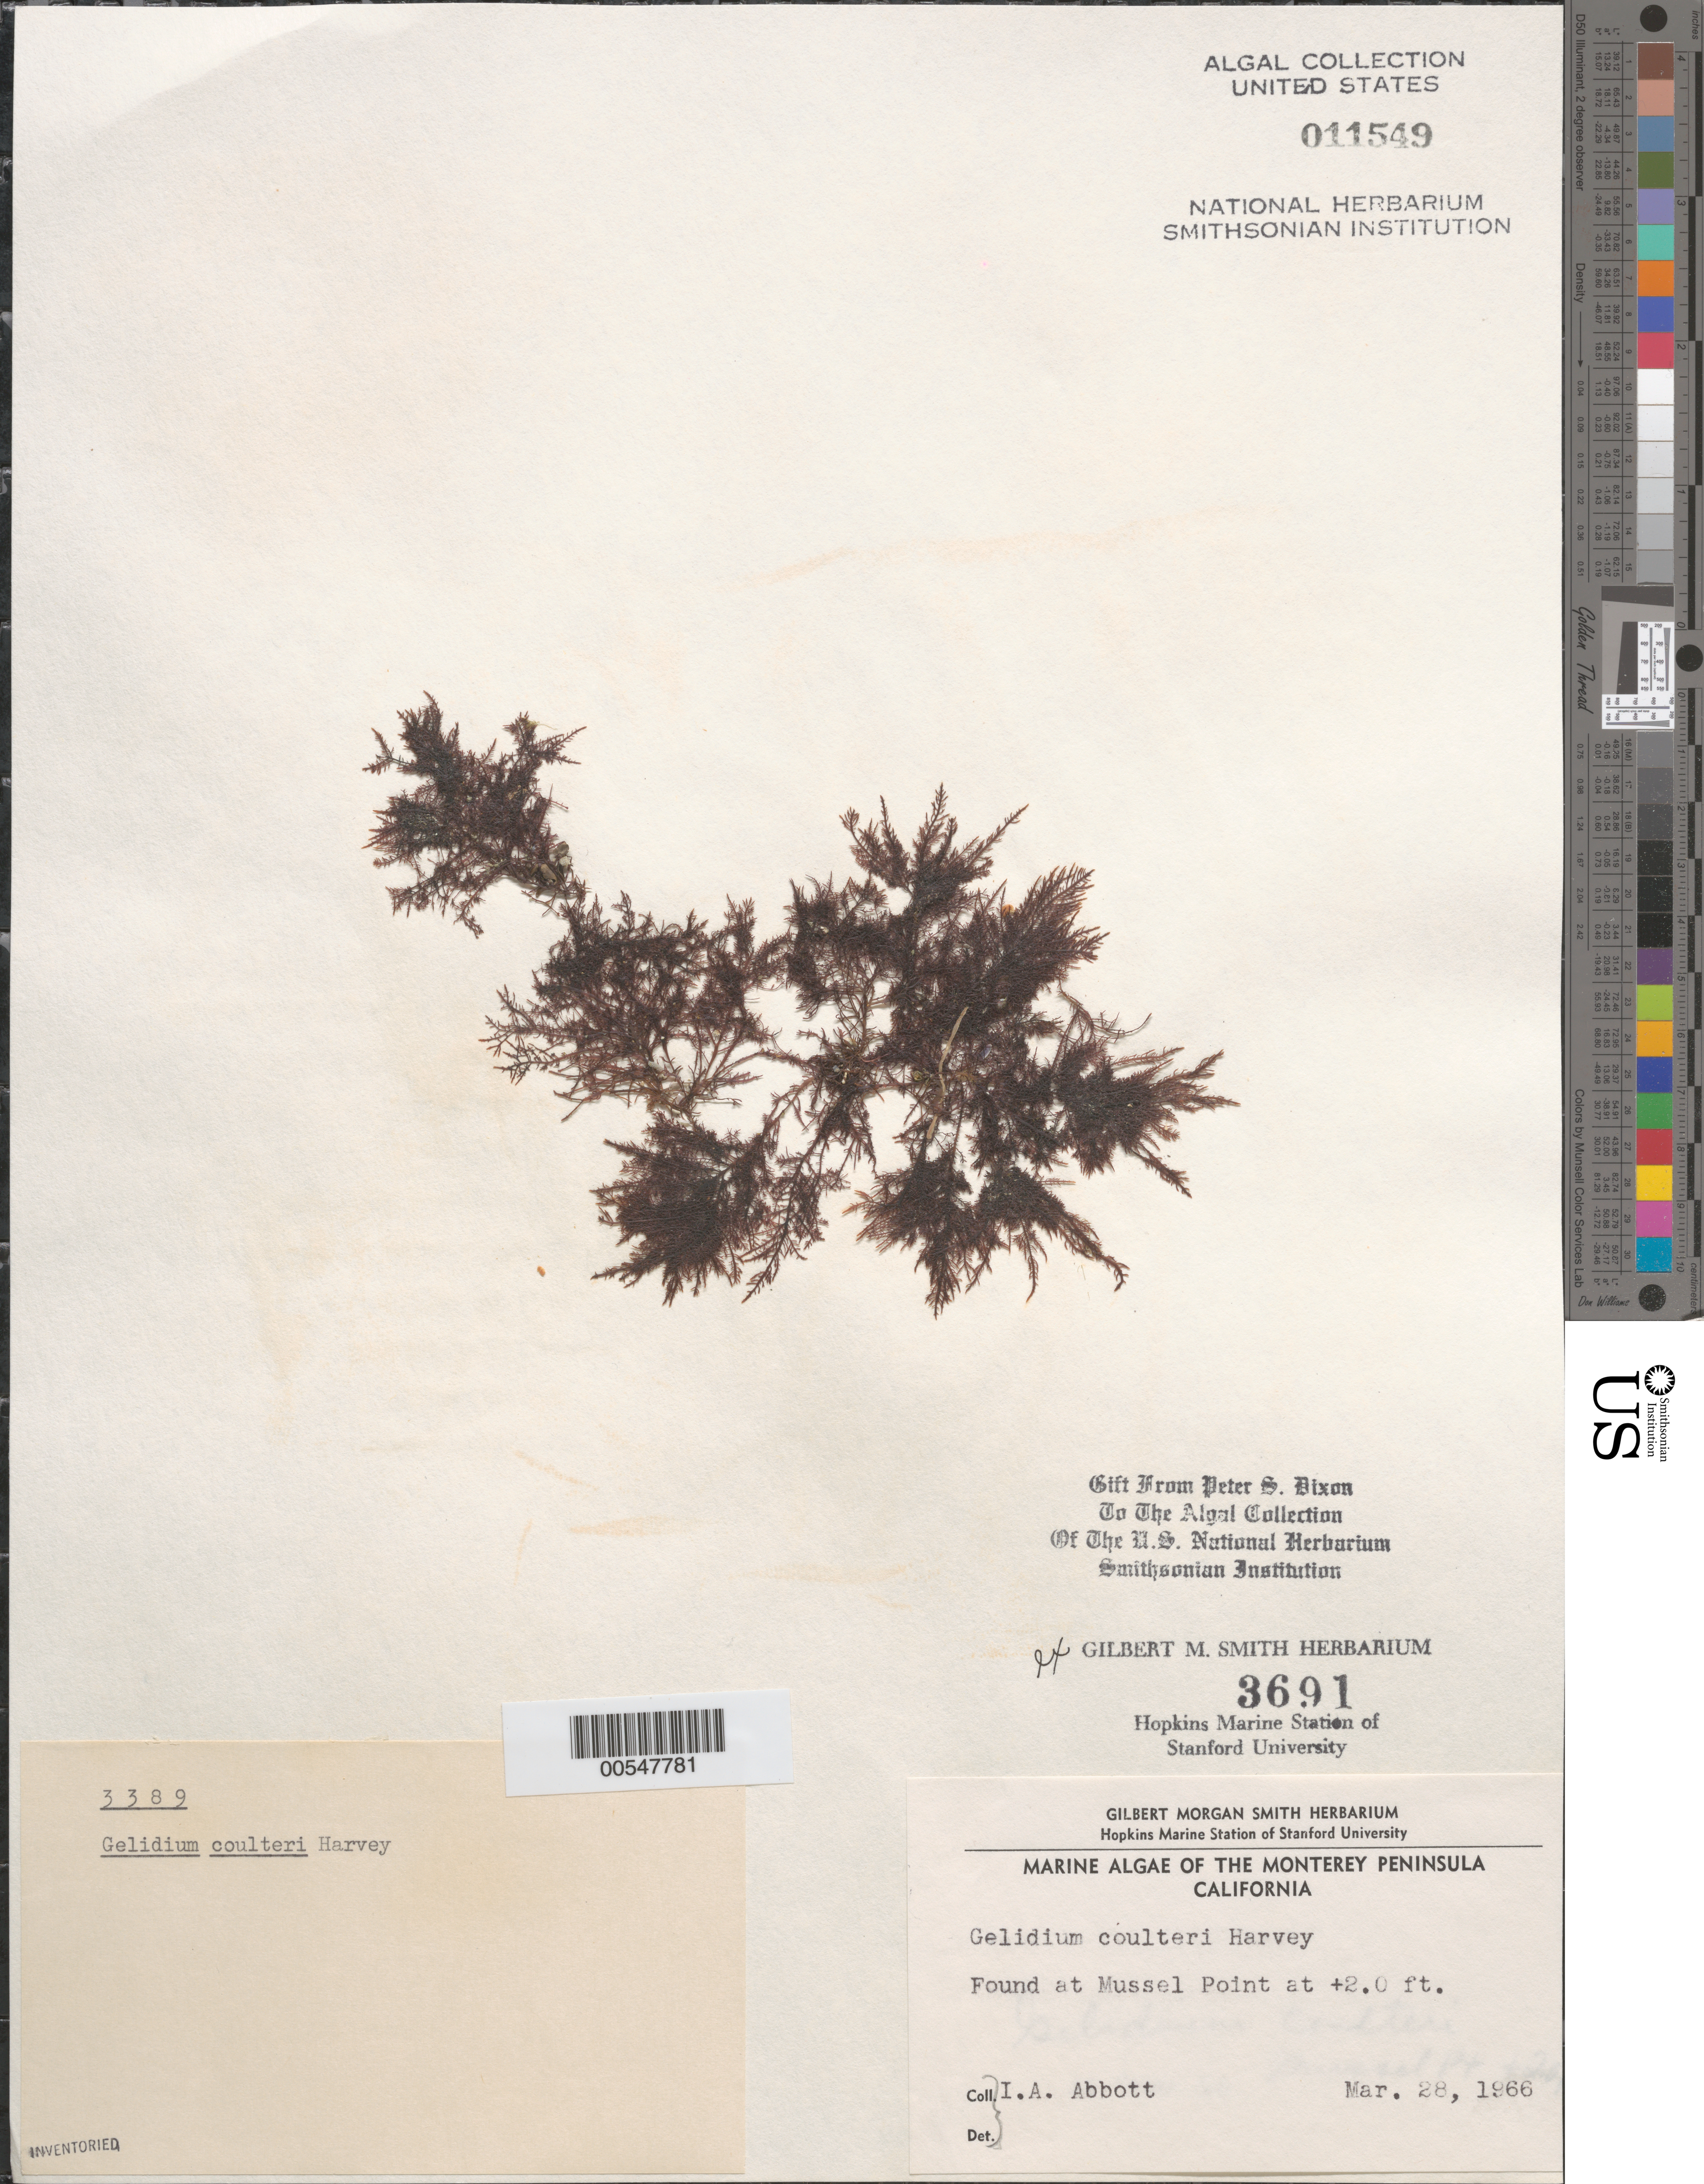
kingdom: Plantae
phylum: Rhodophyta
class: Florideophyceae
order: Gelidiales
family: Gelidiaceae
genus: Gelidium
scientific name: Gelidium coulteri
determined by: Abbott, Isabella A.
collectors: I. A. Abbott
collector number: PSD 3389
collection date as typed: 28 Mar 1966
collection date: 1966-03-28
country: United States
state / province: California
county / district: Monterey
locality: Mussel Point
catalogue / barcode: US 11549